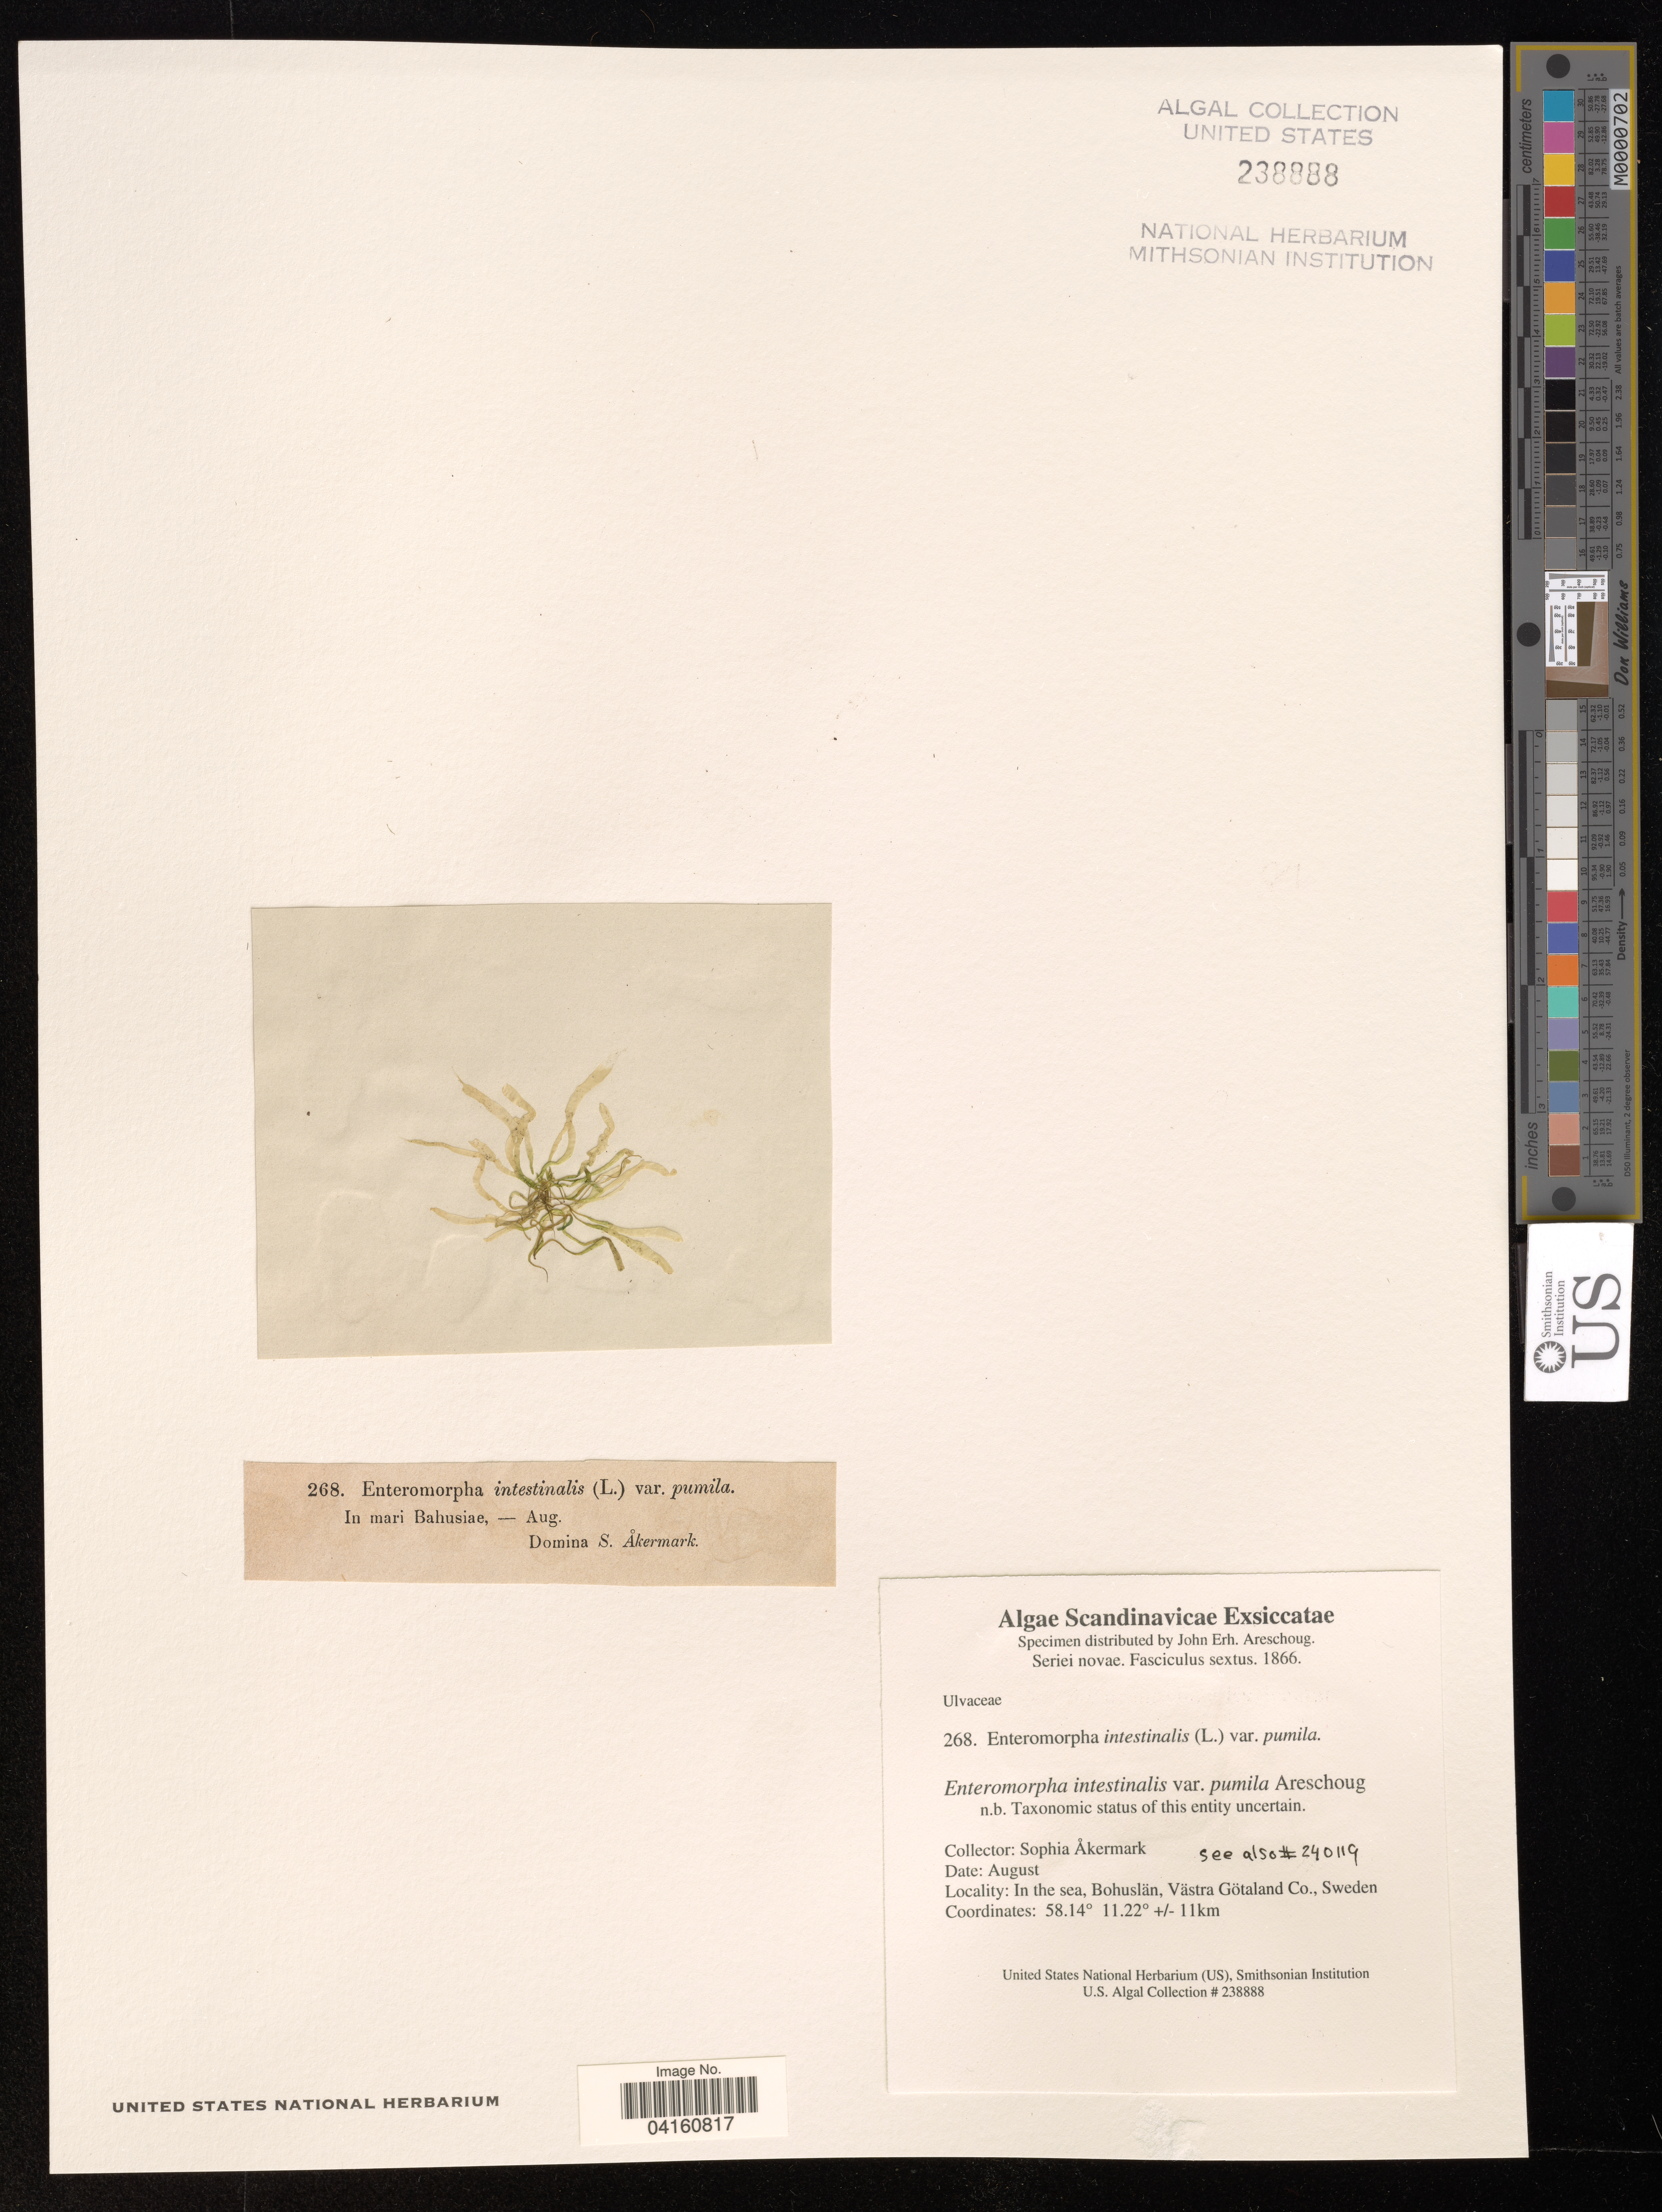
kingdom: Plantae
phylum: Chlorophyta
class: Ulvophyceae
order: Ulvales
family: Ulvaceae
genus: Enteromorpha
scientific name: Enteromorpha intestinalis var. pumila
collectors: S. Akermark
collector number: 268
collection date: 1866-08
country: Sweden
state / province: Västra Götaland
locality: in the sea, Bohuslan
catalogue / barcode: US 238888